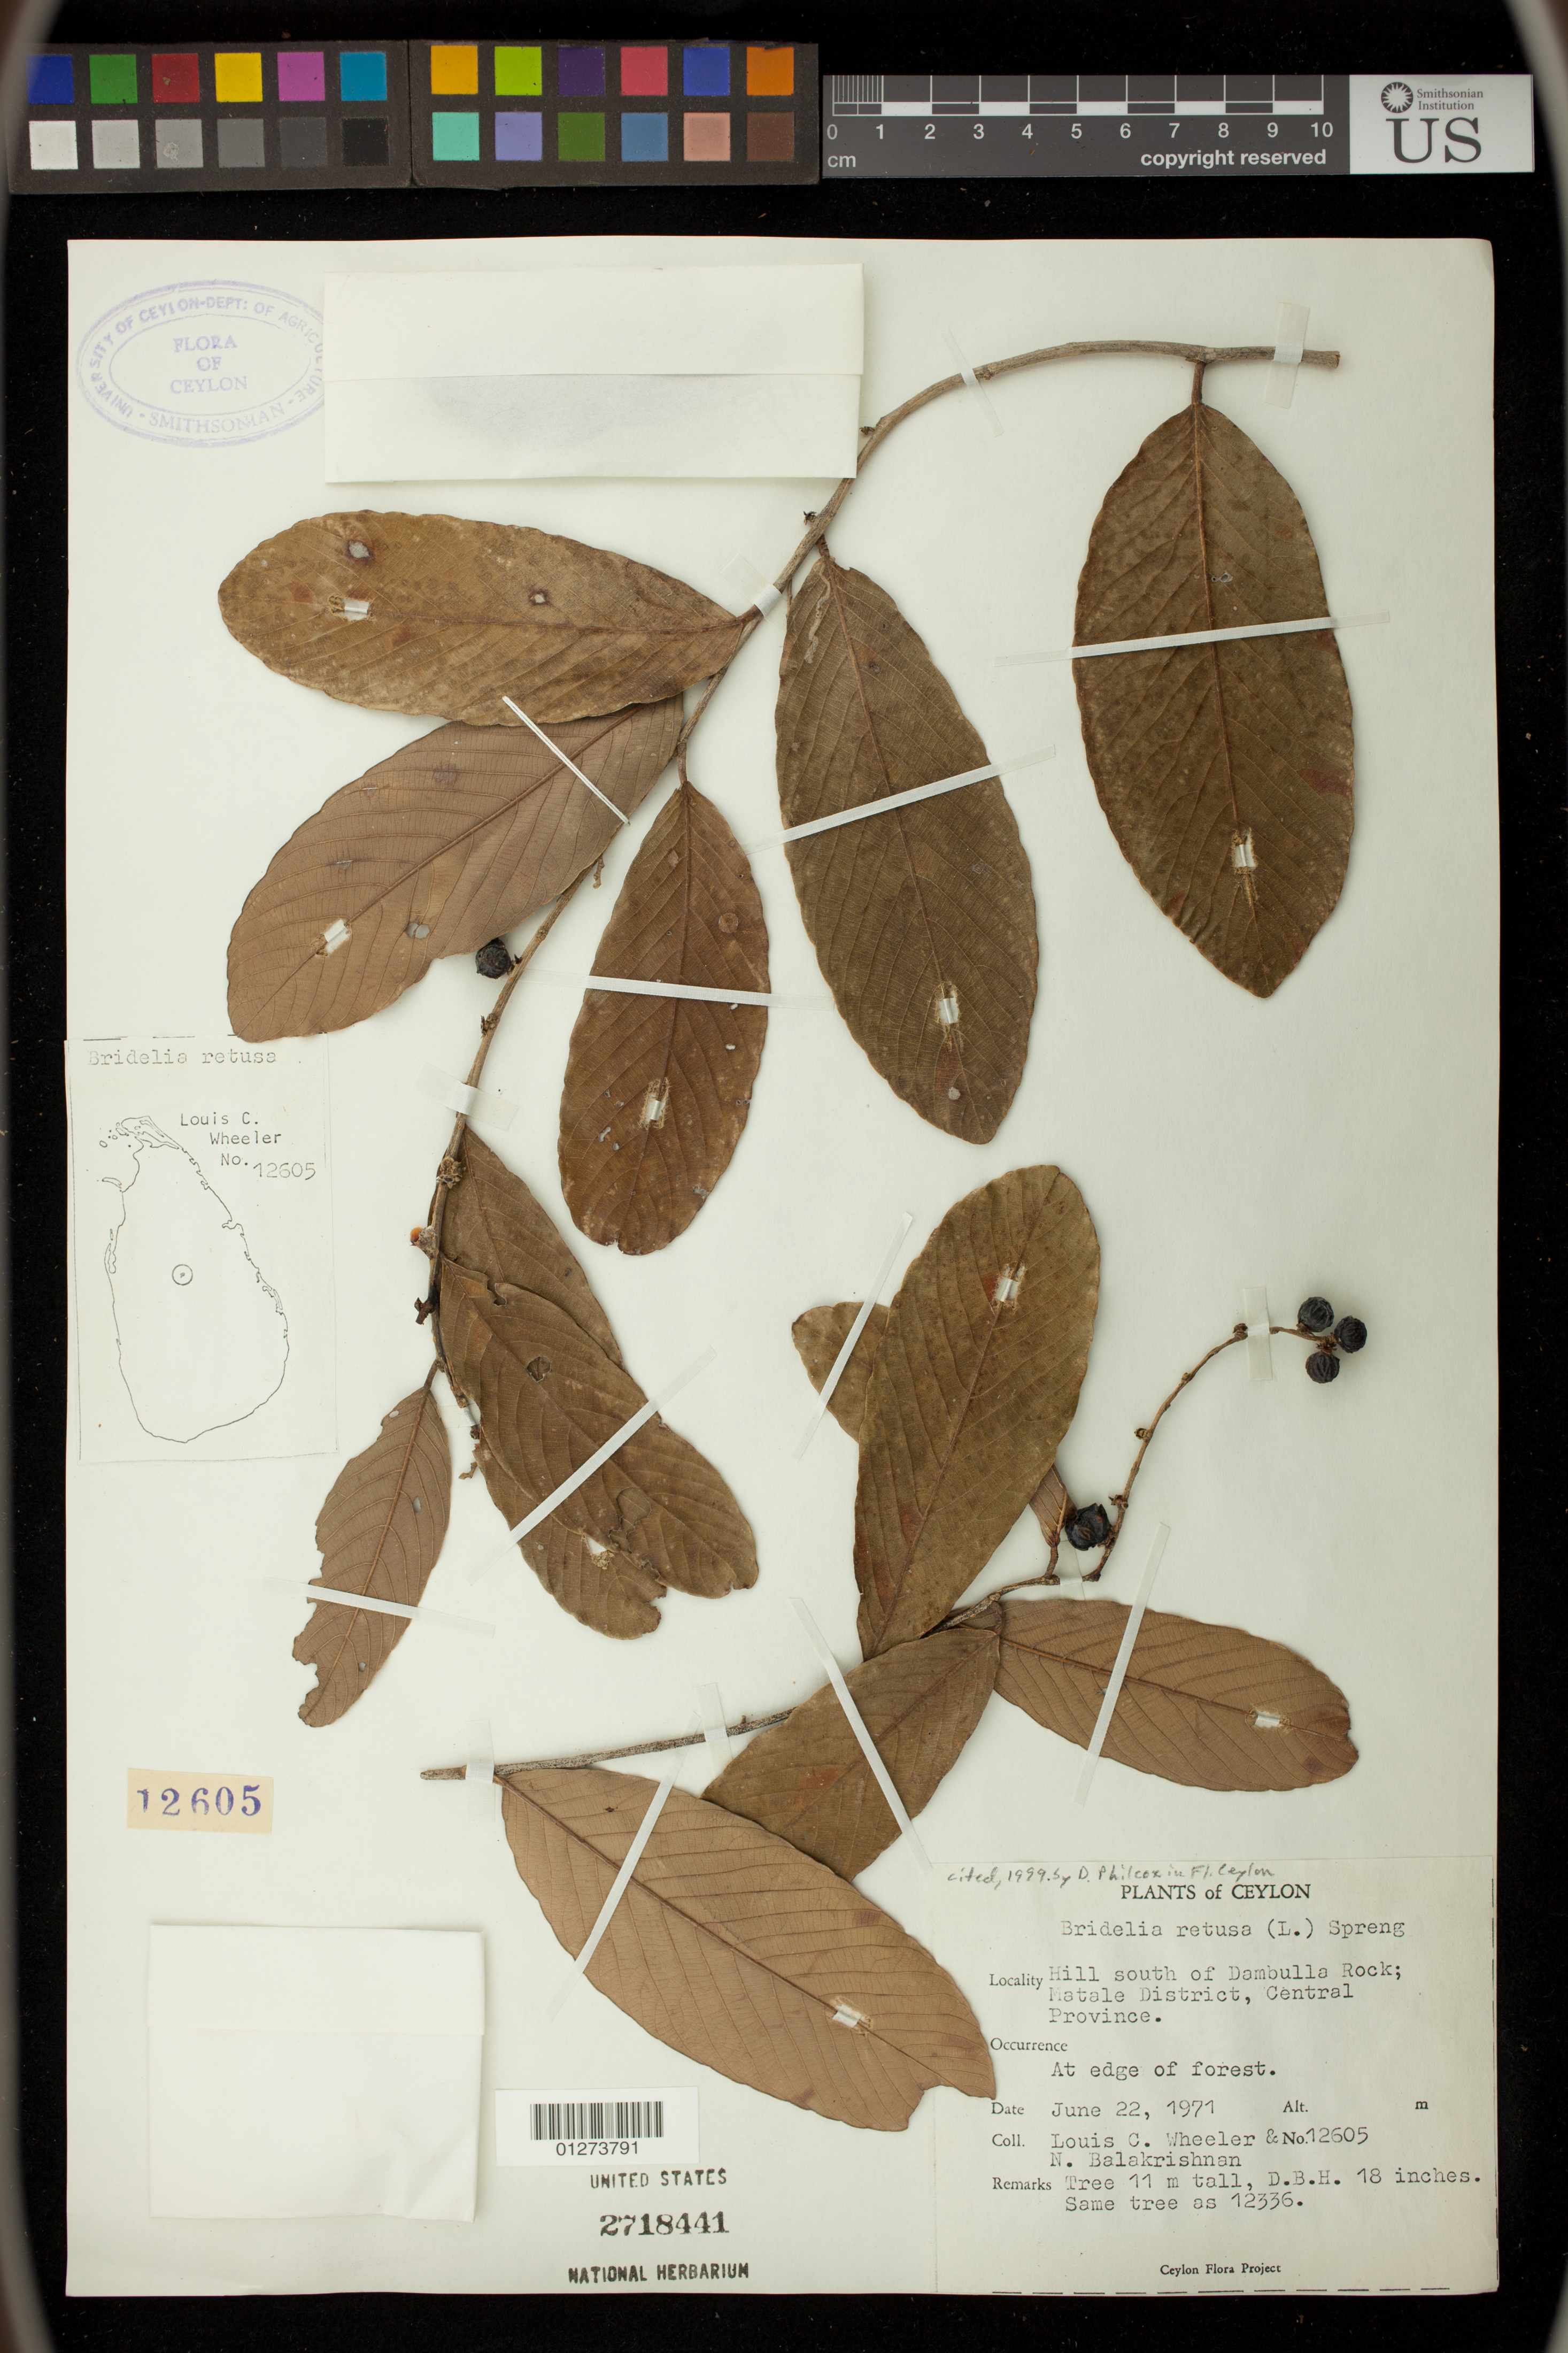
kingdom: Plantae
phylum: Tracheophyta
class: Magnoliopsida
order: Malpighiales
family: Phyllanthaceae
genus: Bridelia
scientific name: Bridelia retusa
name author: (L.) A. Juss.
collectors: L. C. Wheeler & N. Balakrishnan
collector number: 12605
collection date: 1971-06-22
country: Sri Lanka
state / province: Central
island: Ceylon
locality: Ceylon: Hill south of Dambulla Rock; Matale District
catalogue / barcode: US 2718441